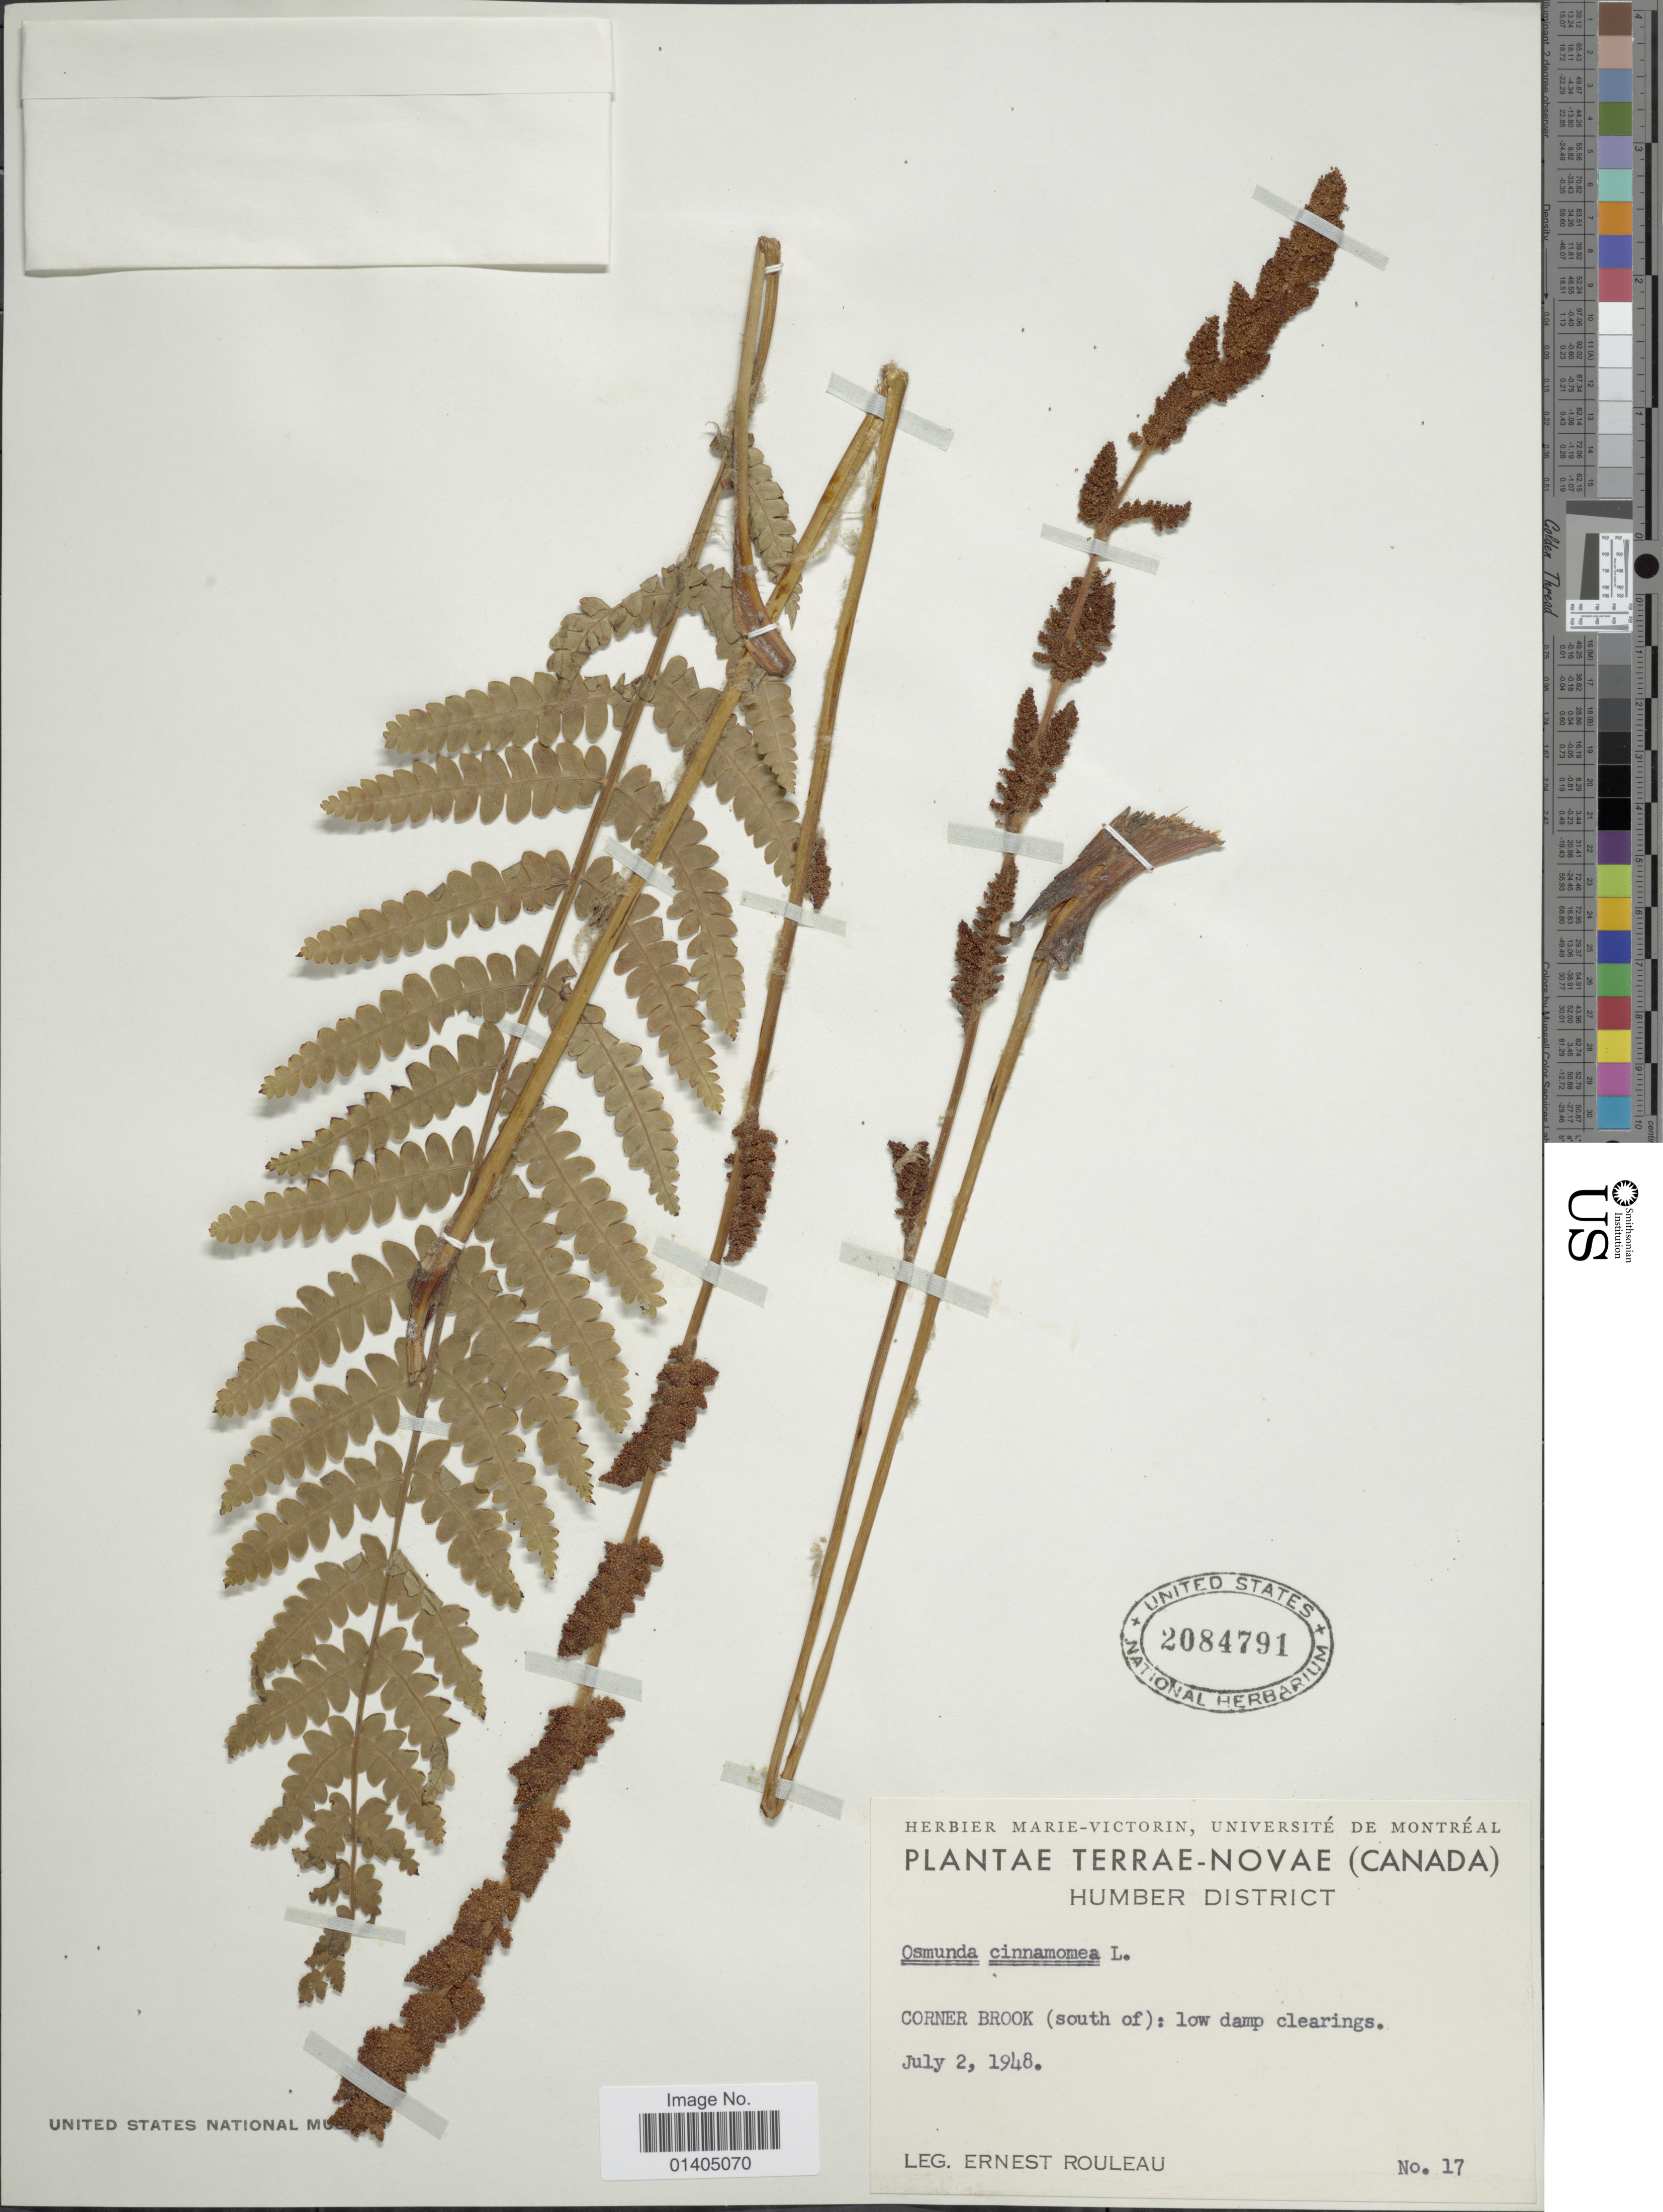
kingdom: Plantae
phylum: Tracheophyta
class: Polypodiopsida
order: Osmundales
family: Osmundaceae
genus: Osmundastrum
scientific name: Osmundastrum cinnamomeum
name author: (L.) C. Presl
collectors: J. Rouleau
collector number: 17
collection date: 1948-07-02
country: Canada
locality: Terrae-Novae, Humber District, Corner Brook (south of): low damp clearings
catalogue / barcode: US 2084791